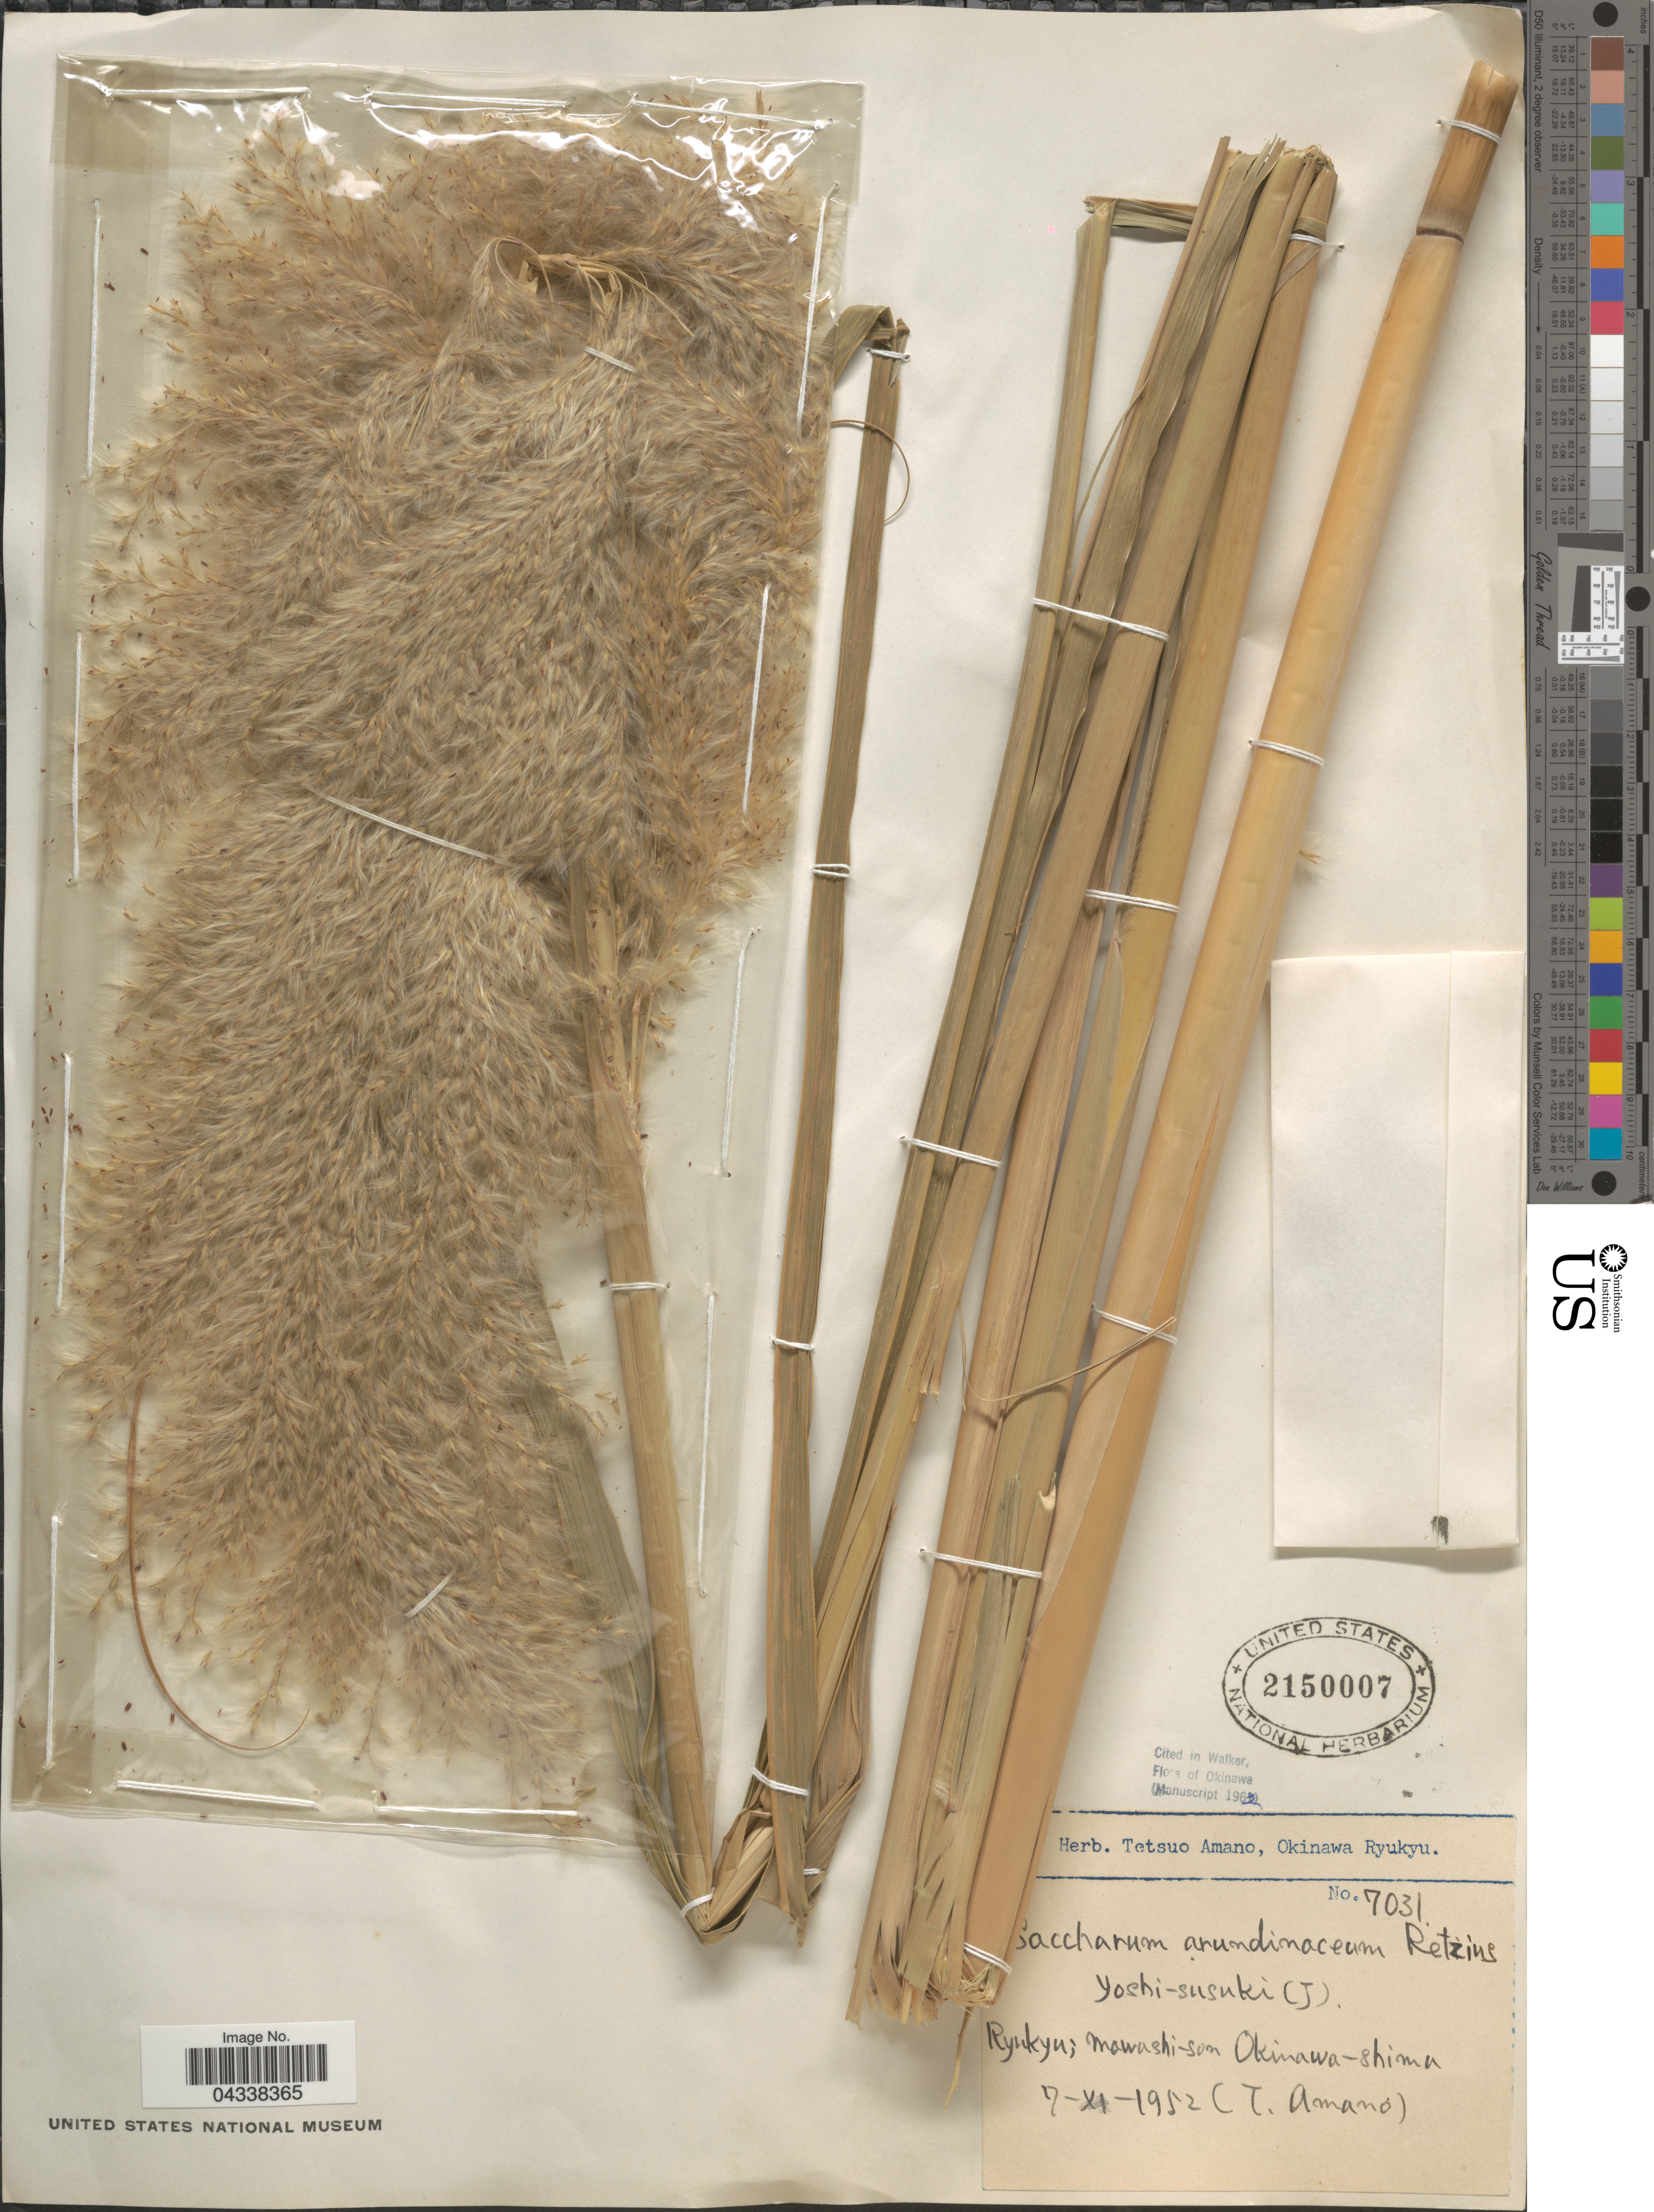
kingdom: Plantae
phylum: Tracheophyta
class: Liliopsida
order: Poales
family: Poaceae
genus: Tripidium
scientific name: Tripidium arundinaceum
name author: (Retz.) Welker et al.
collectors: T. Amano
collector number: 7031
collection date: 1952-11-07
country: Japan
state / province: Okinawa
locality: Ryukyu; Mawashi-son. Okinawa-shima.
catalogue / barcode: US 2150007